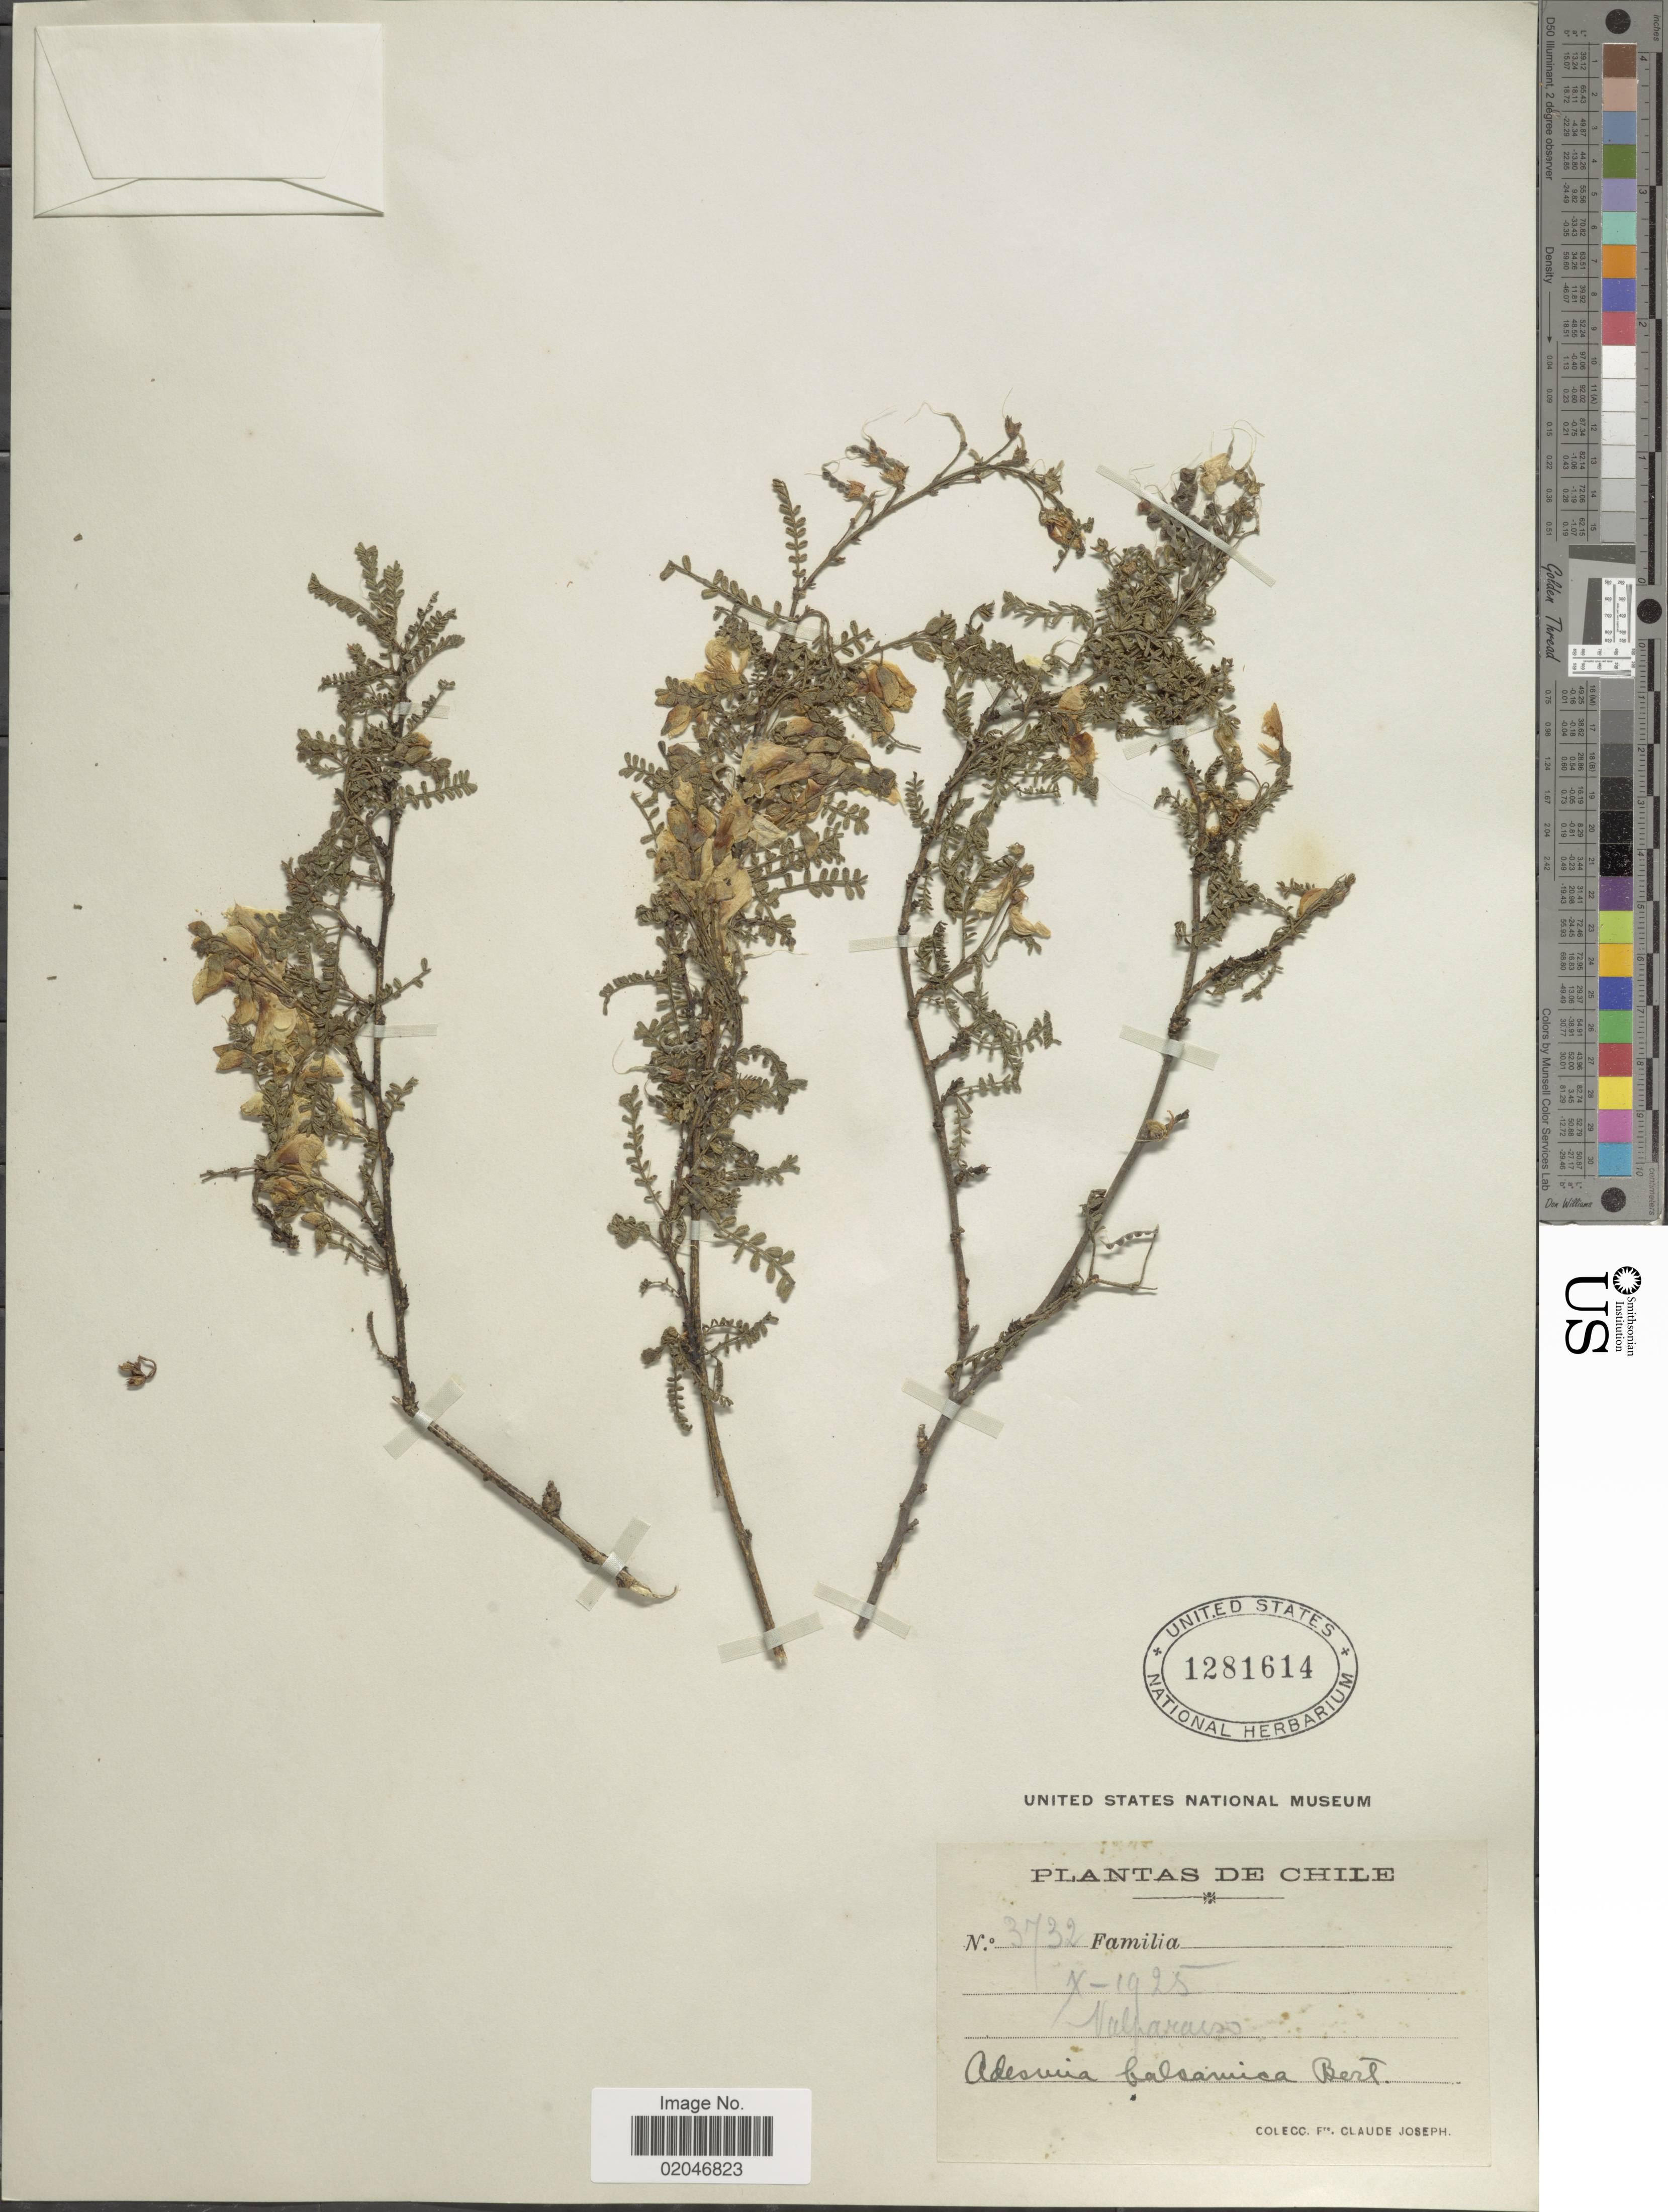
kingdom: Plantae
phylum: Tracheophyta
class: Magnoliopsida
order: Fabales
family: Fabaceae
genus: Adesmia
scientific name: Adesmia balsamica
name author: Colla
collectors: Bro. Claude-Joseph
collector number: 3732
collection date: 1925-10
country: Chile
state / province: Valparaíso (V)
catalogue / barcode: US 1281614